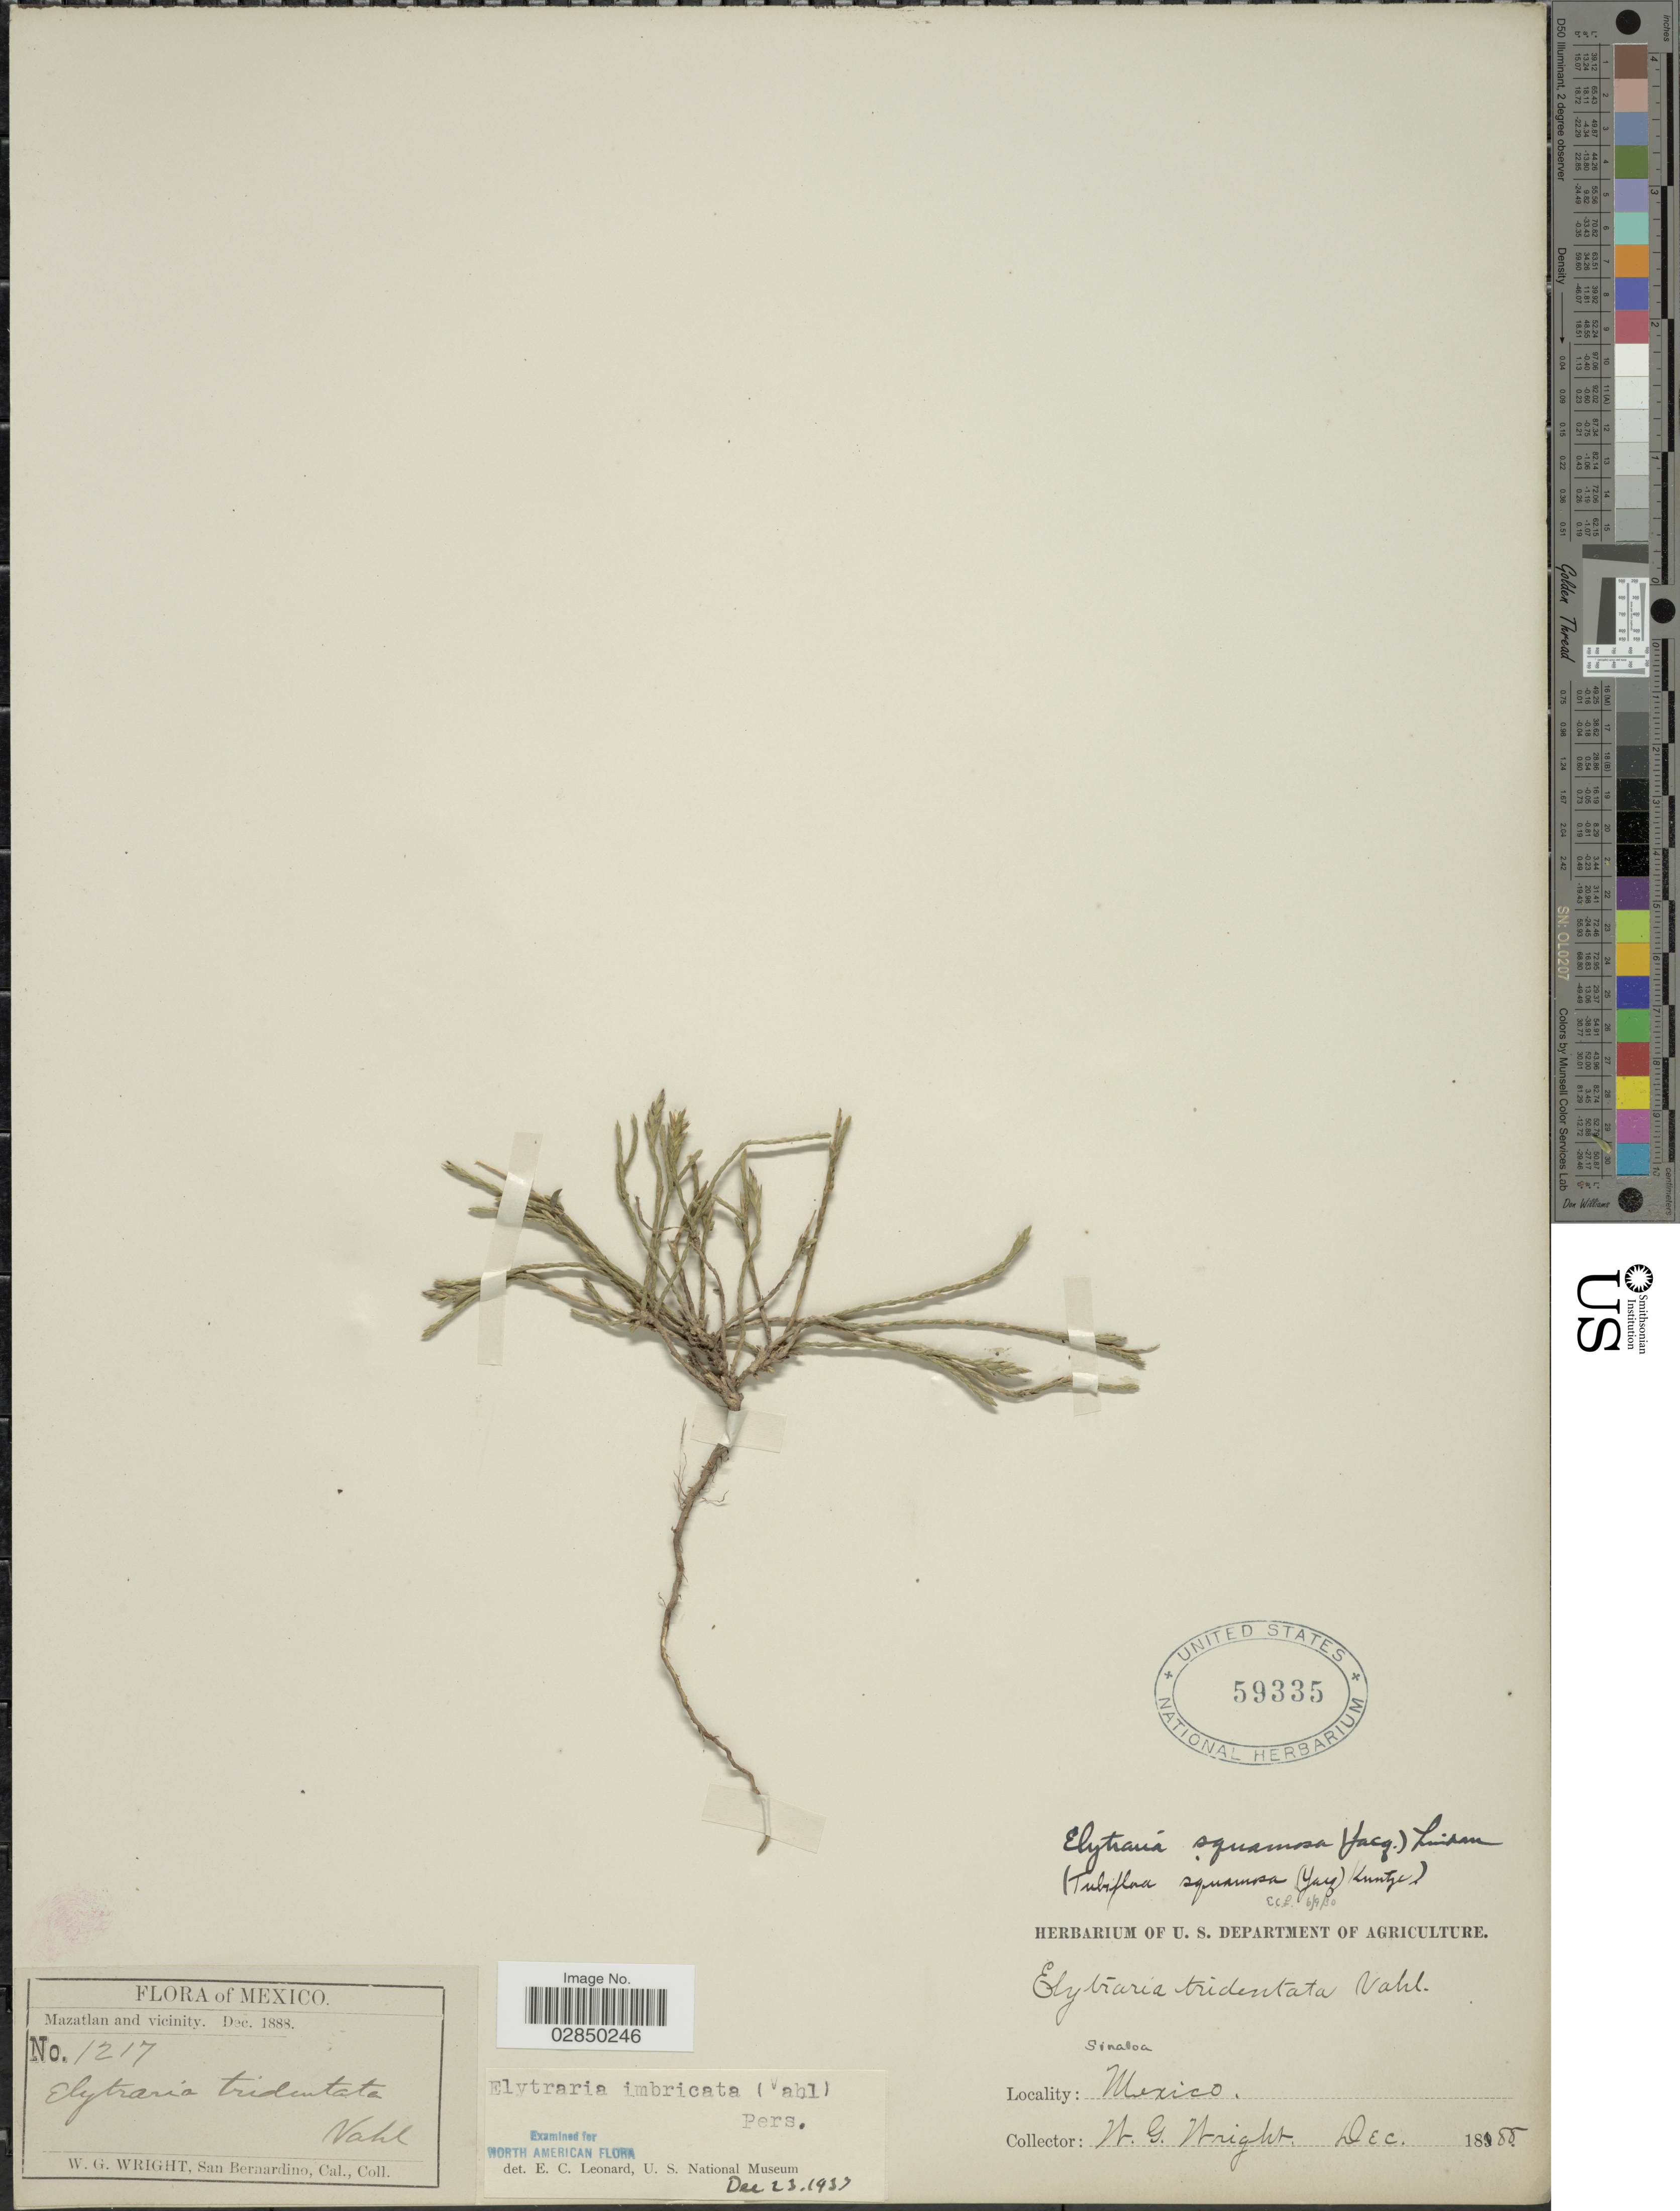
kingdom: Plantae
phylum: Tracheophyta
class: Magnoliopsida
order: Lamiales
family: Acanthaceae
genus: Elytraria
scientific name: Elytraria imbricata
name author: (Vahl) Pers.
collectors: W. G. Wright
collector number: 1217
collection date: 1888-12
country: Mexico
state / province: Sinaloa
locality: Mazatlan and vicinity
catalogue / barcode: US 59335